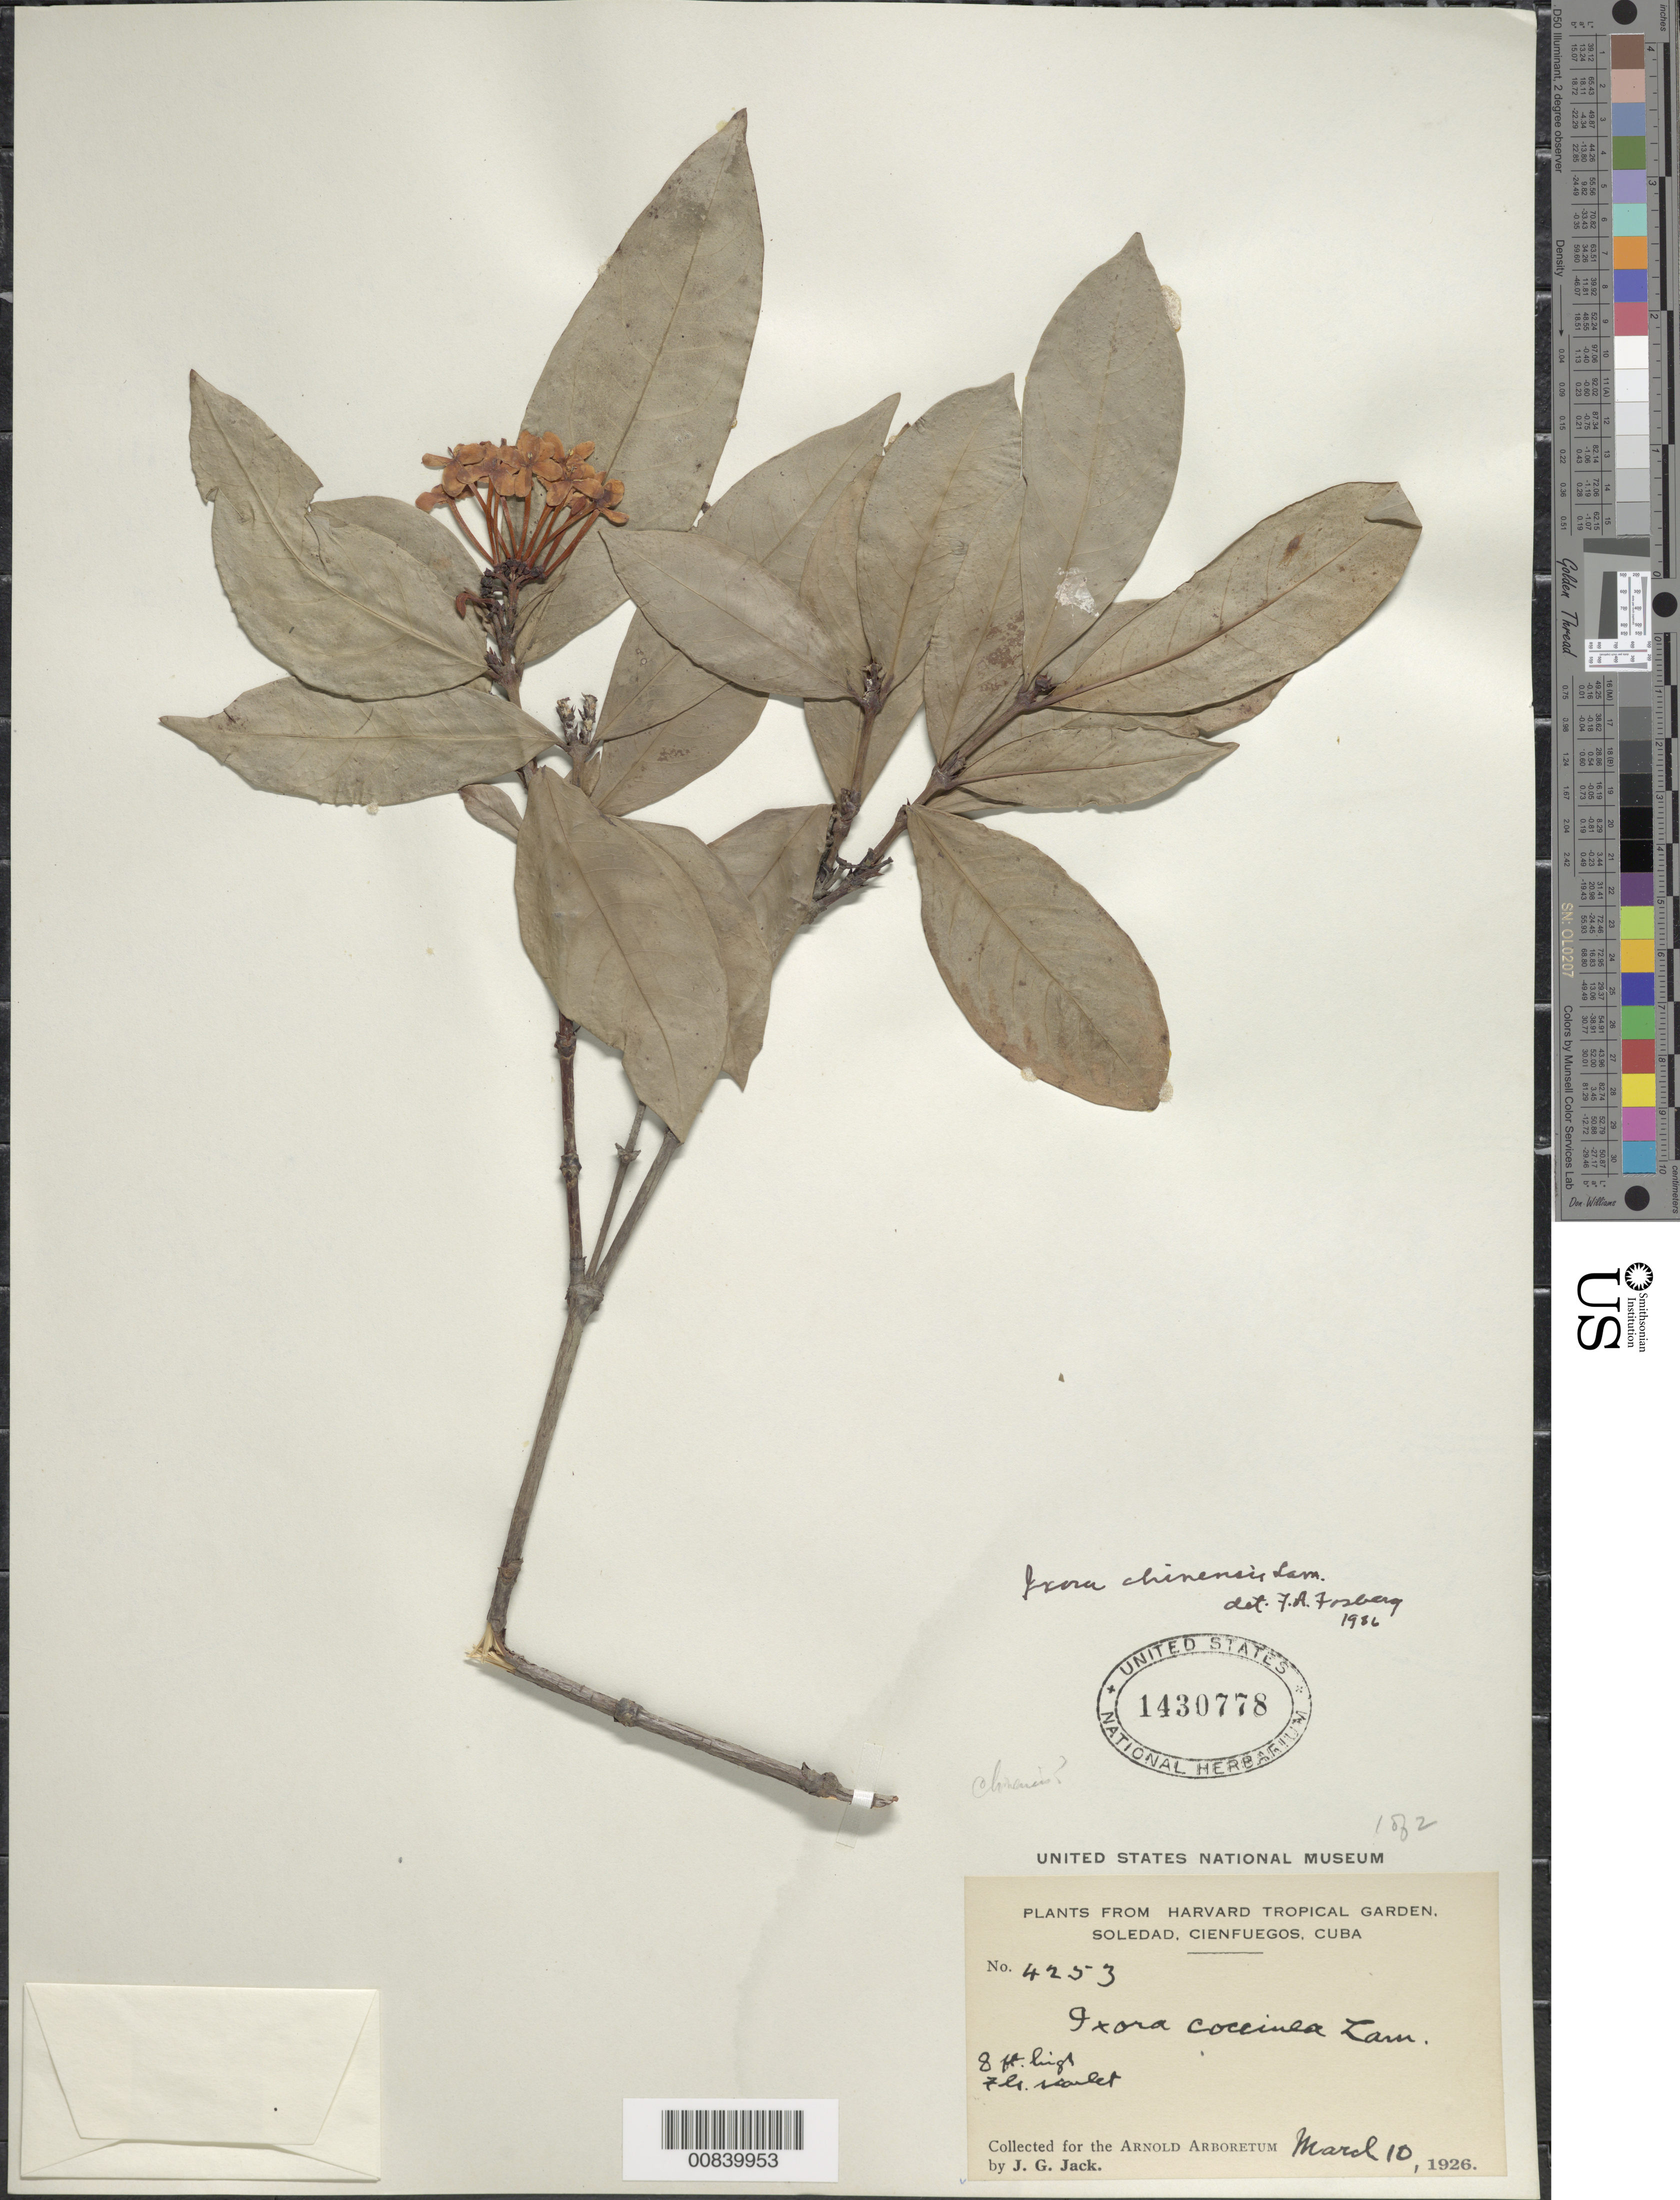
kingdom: Plantae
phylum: Tracheophyta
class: Magnoliopsida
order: Gentianales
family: Rubiaceae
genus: Ixora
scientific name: Ixora chinensis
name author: Lam.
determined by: Fosberg, F. R.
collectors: J. G. Jack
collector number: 4253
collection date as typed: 10 Mar 1926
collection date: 1926-03-10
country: Cuba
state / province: Cienfuegos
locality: Soledad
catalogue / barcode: US 1430778